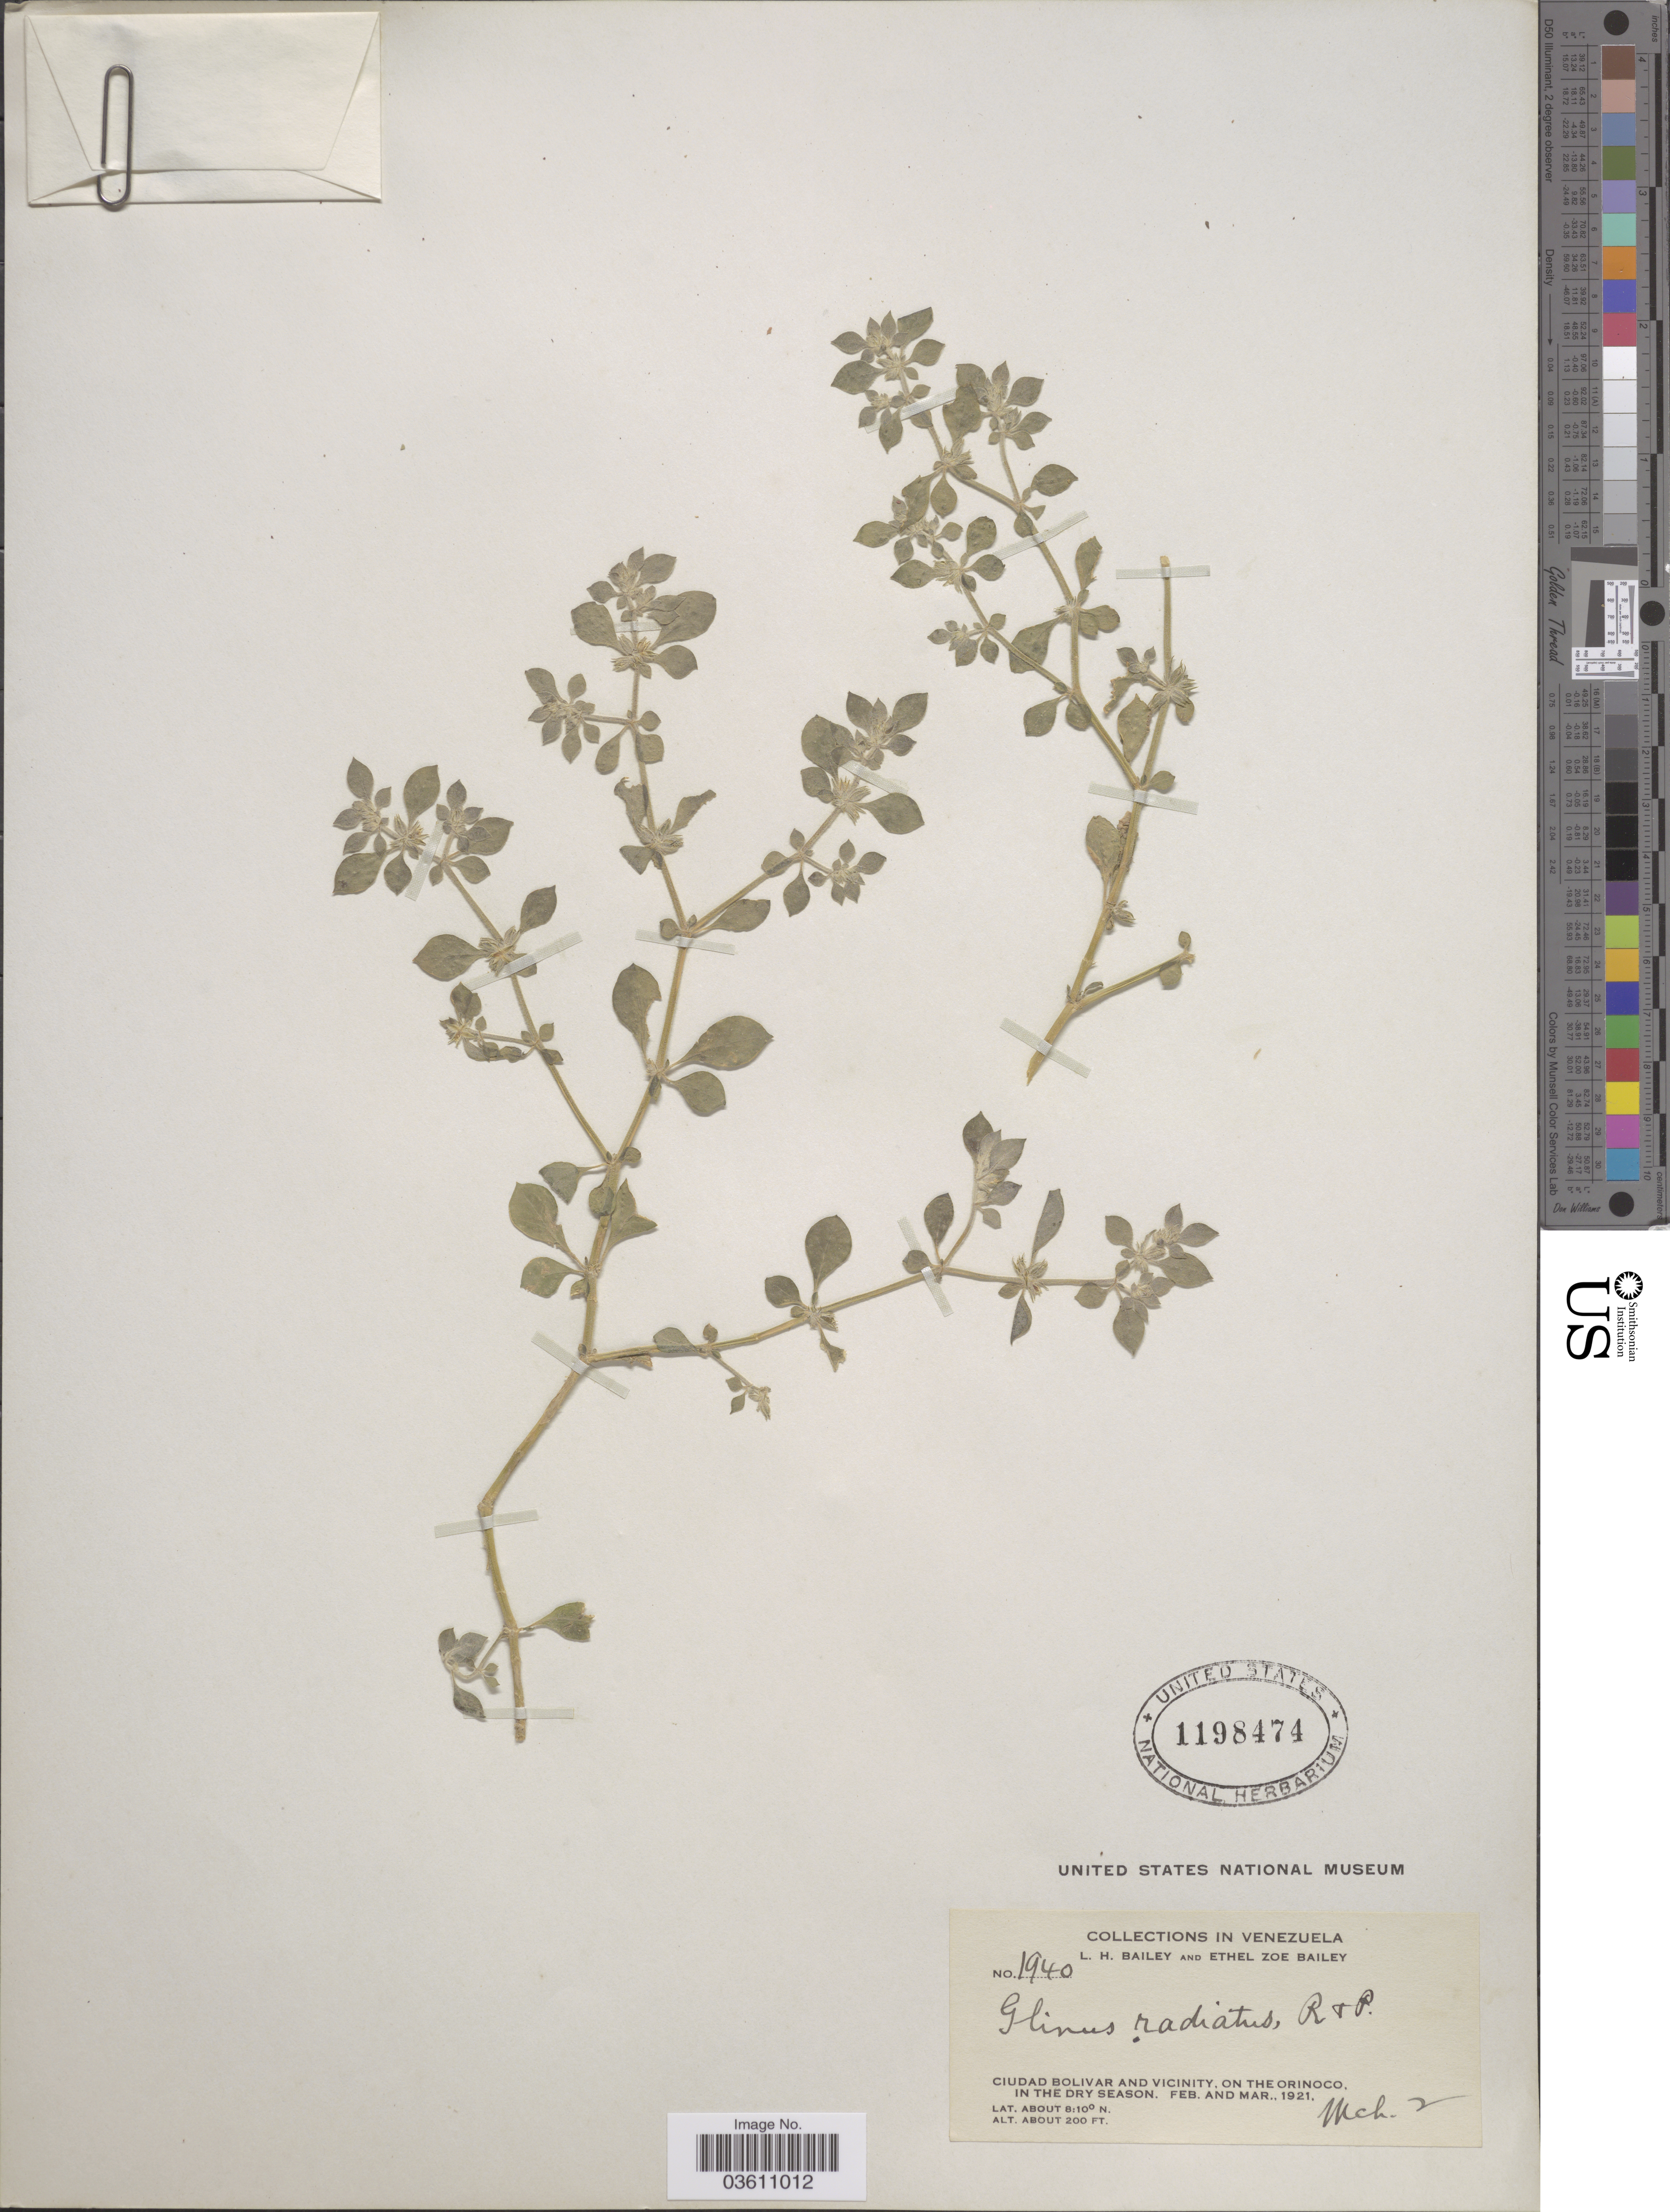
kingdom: Plantae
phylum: Tracheophyta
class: Magnoliopsida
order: Caryophyllales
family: Molluginaceae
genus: Glinus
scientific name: Glinus radiatus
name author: (Ruiz & Pav.) Rohrb.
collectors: L. H. Bailey & E. Z. Bailey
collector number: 1940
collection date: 1921-03-02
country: Venezuela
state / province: Bolivar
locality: Ciudad Bolivar and vicinity, on the Orinoco.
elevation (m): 61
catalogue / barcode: US 1198474